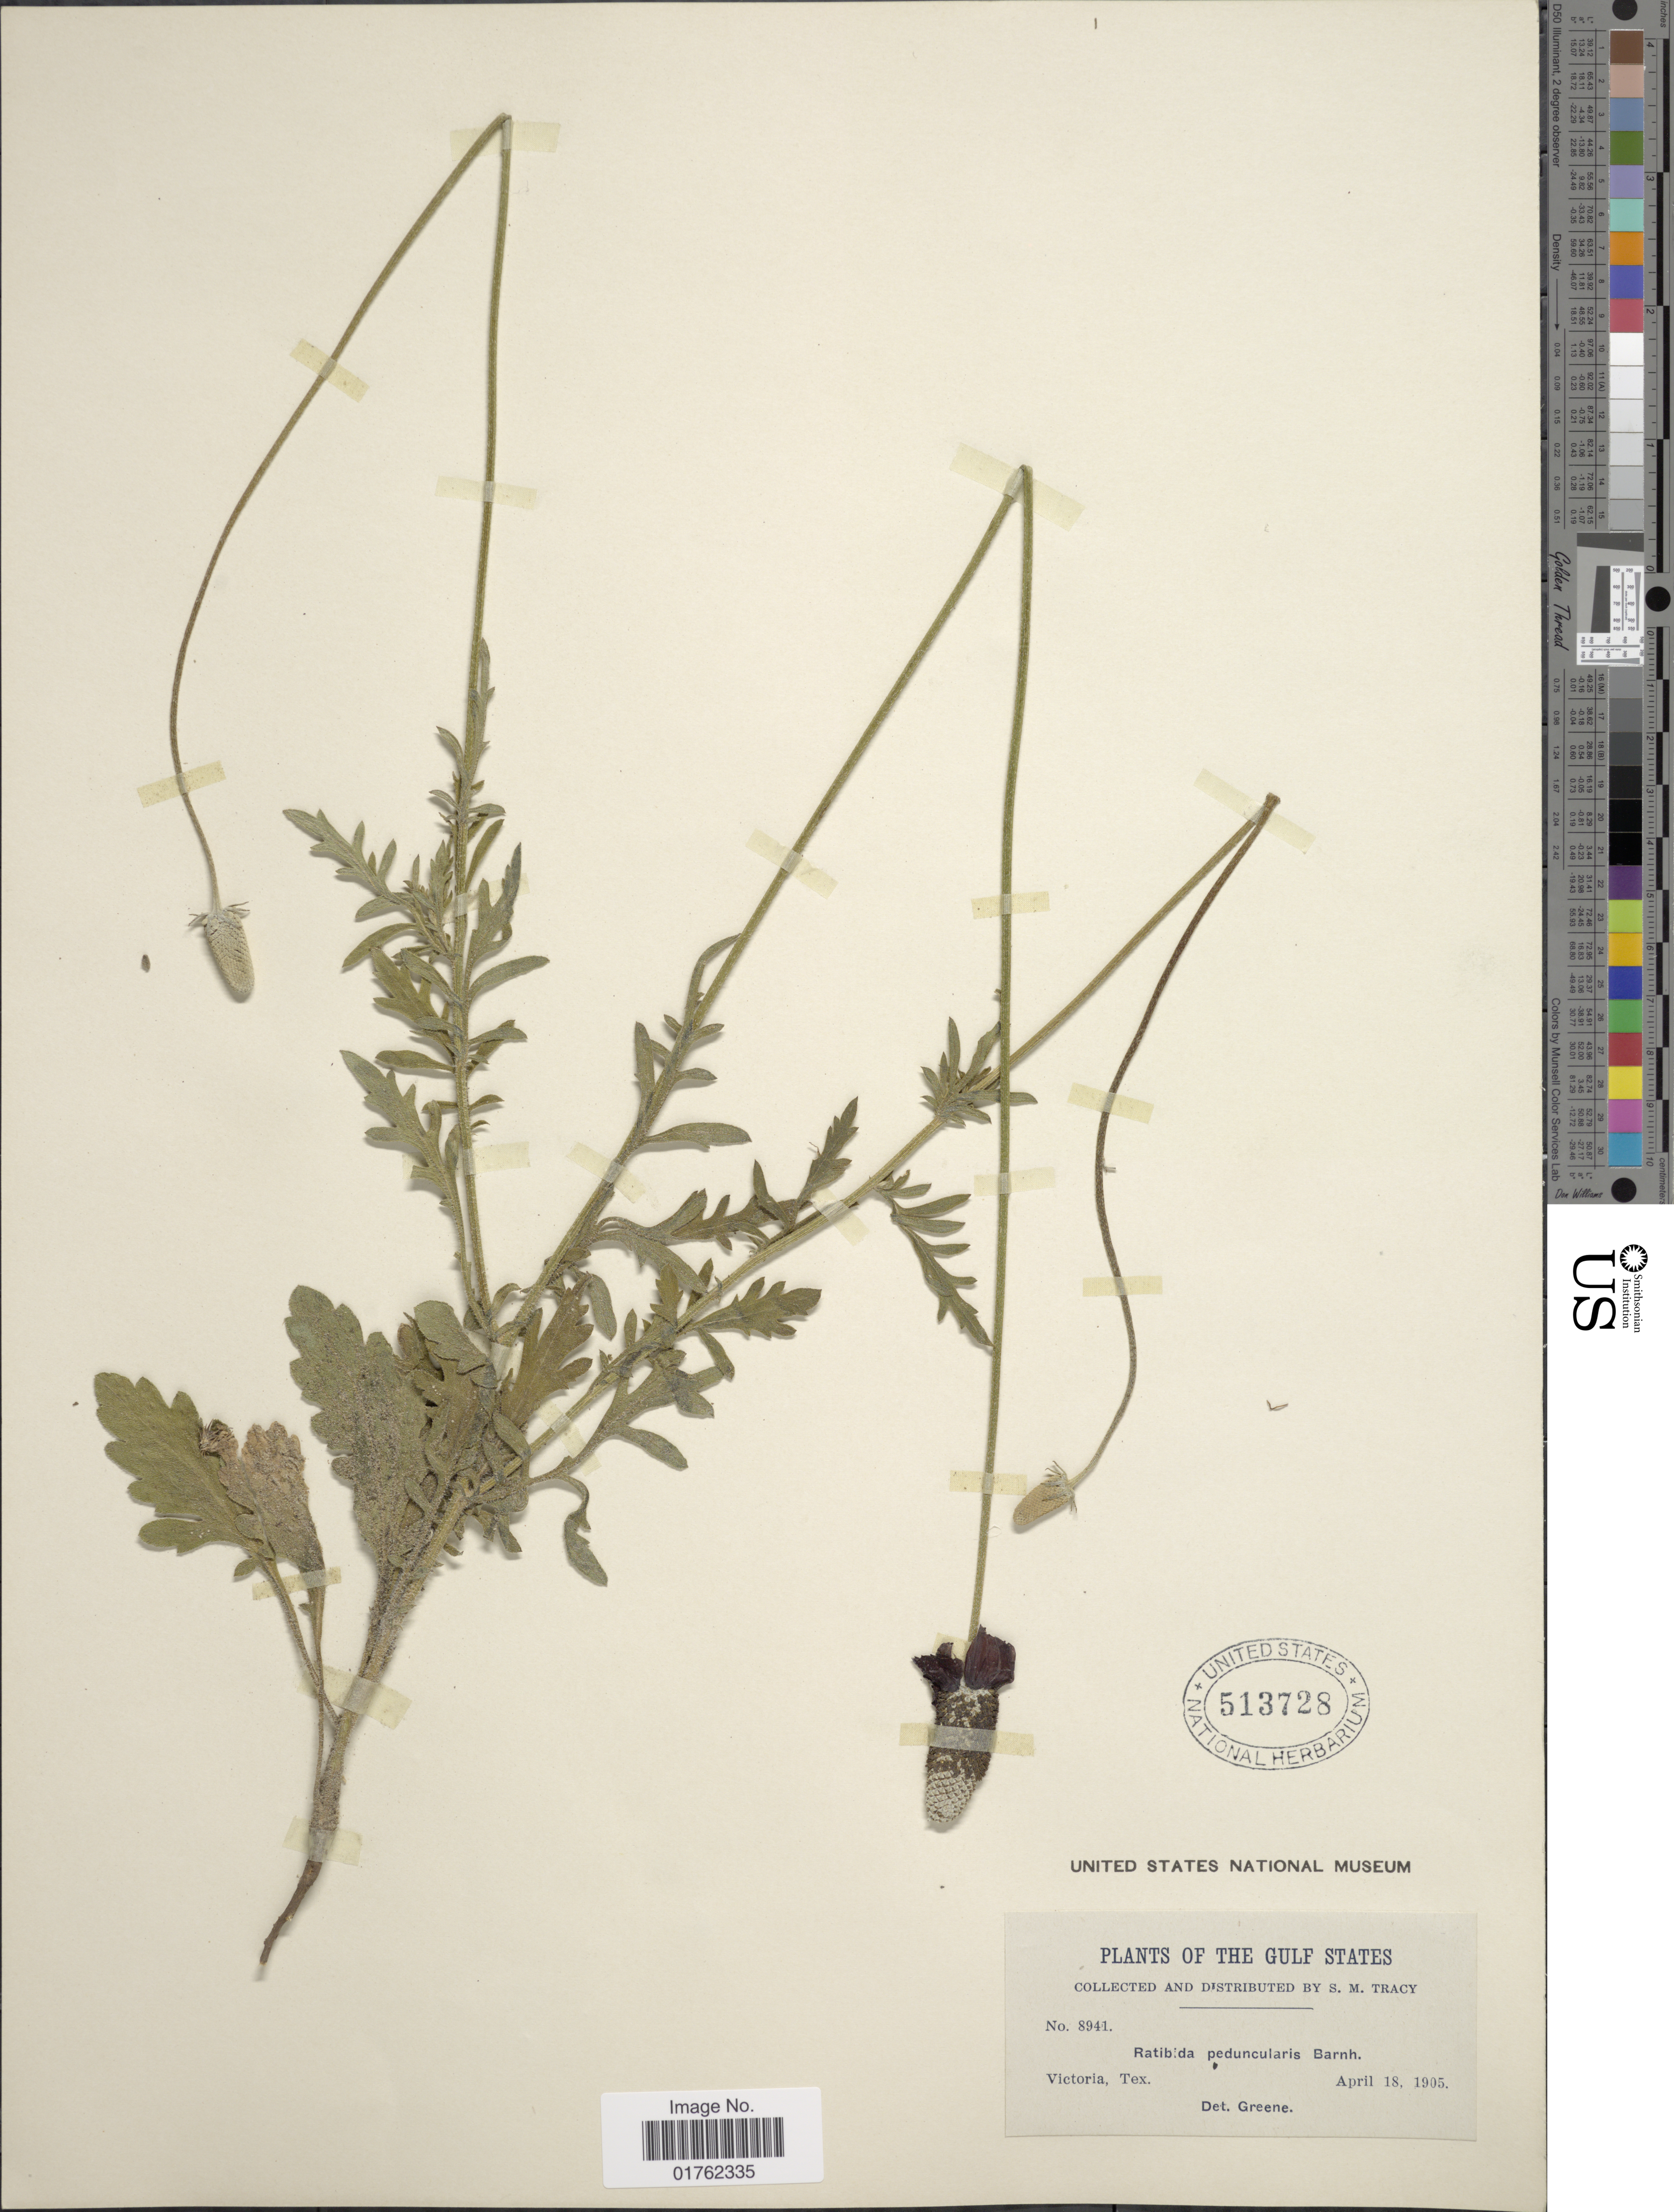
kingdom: Plantae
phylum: Tracheophyta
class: Magnoliopsida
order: Asterales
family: Asteraceae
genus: Ratibida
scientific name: Ratibida peduncularis var. picta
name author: (A. Gray)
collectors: S. M. Tracy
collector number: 8941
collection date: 1905-04-18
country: United States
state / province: Texas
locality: The Gulf States, Victoria,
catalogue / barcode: US 513728